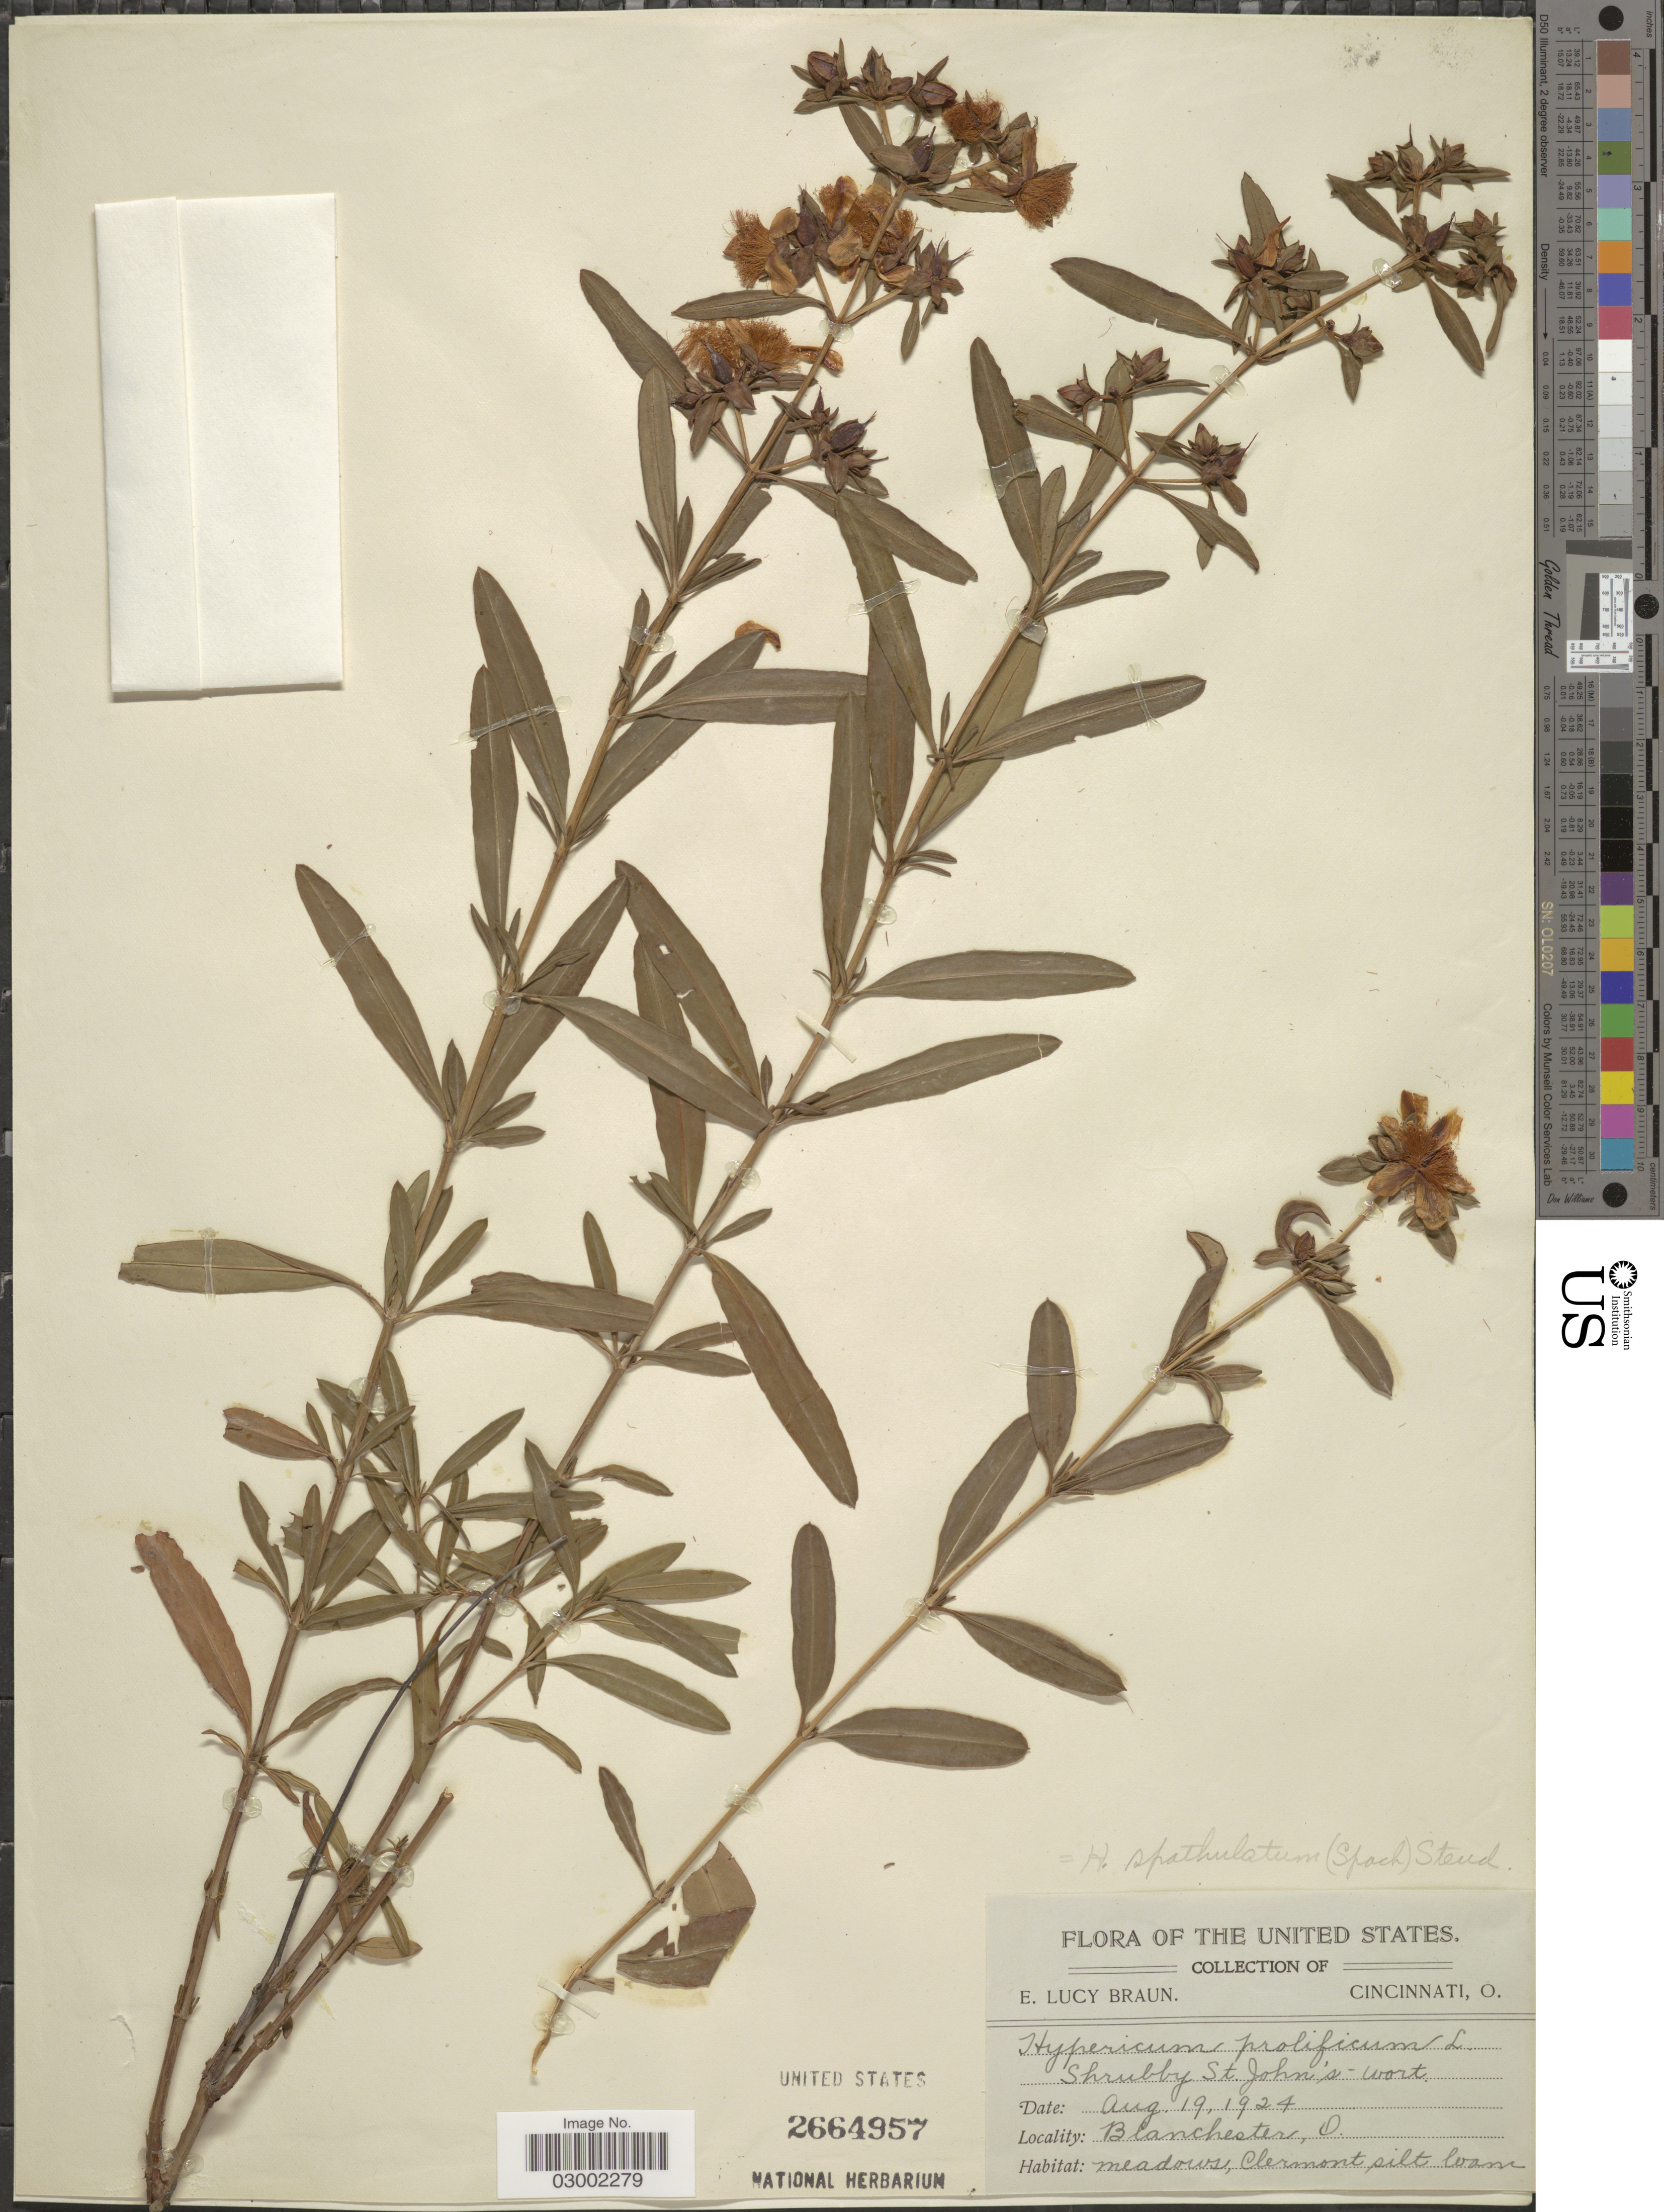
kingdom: Plantae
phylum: Tracheophyta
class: Magnoliopsida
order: Malpighiales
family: Hypericaceae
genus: Hypericum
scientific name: Hypericum prolificum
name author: L.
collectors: E. L. Braun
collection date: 1924-08-19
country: United States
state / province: Ohio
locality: Blanchester, O.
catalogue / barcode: US 2664957